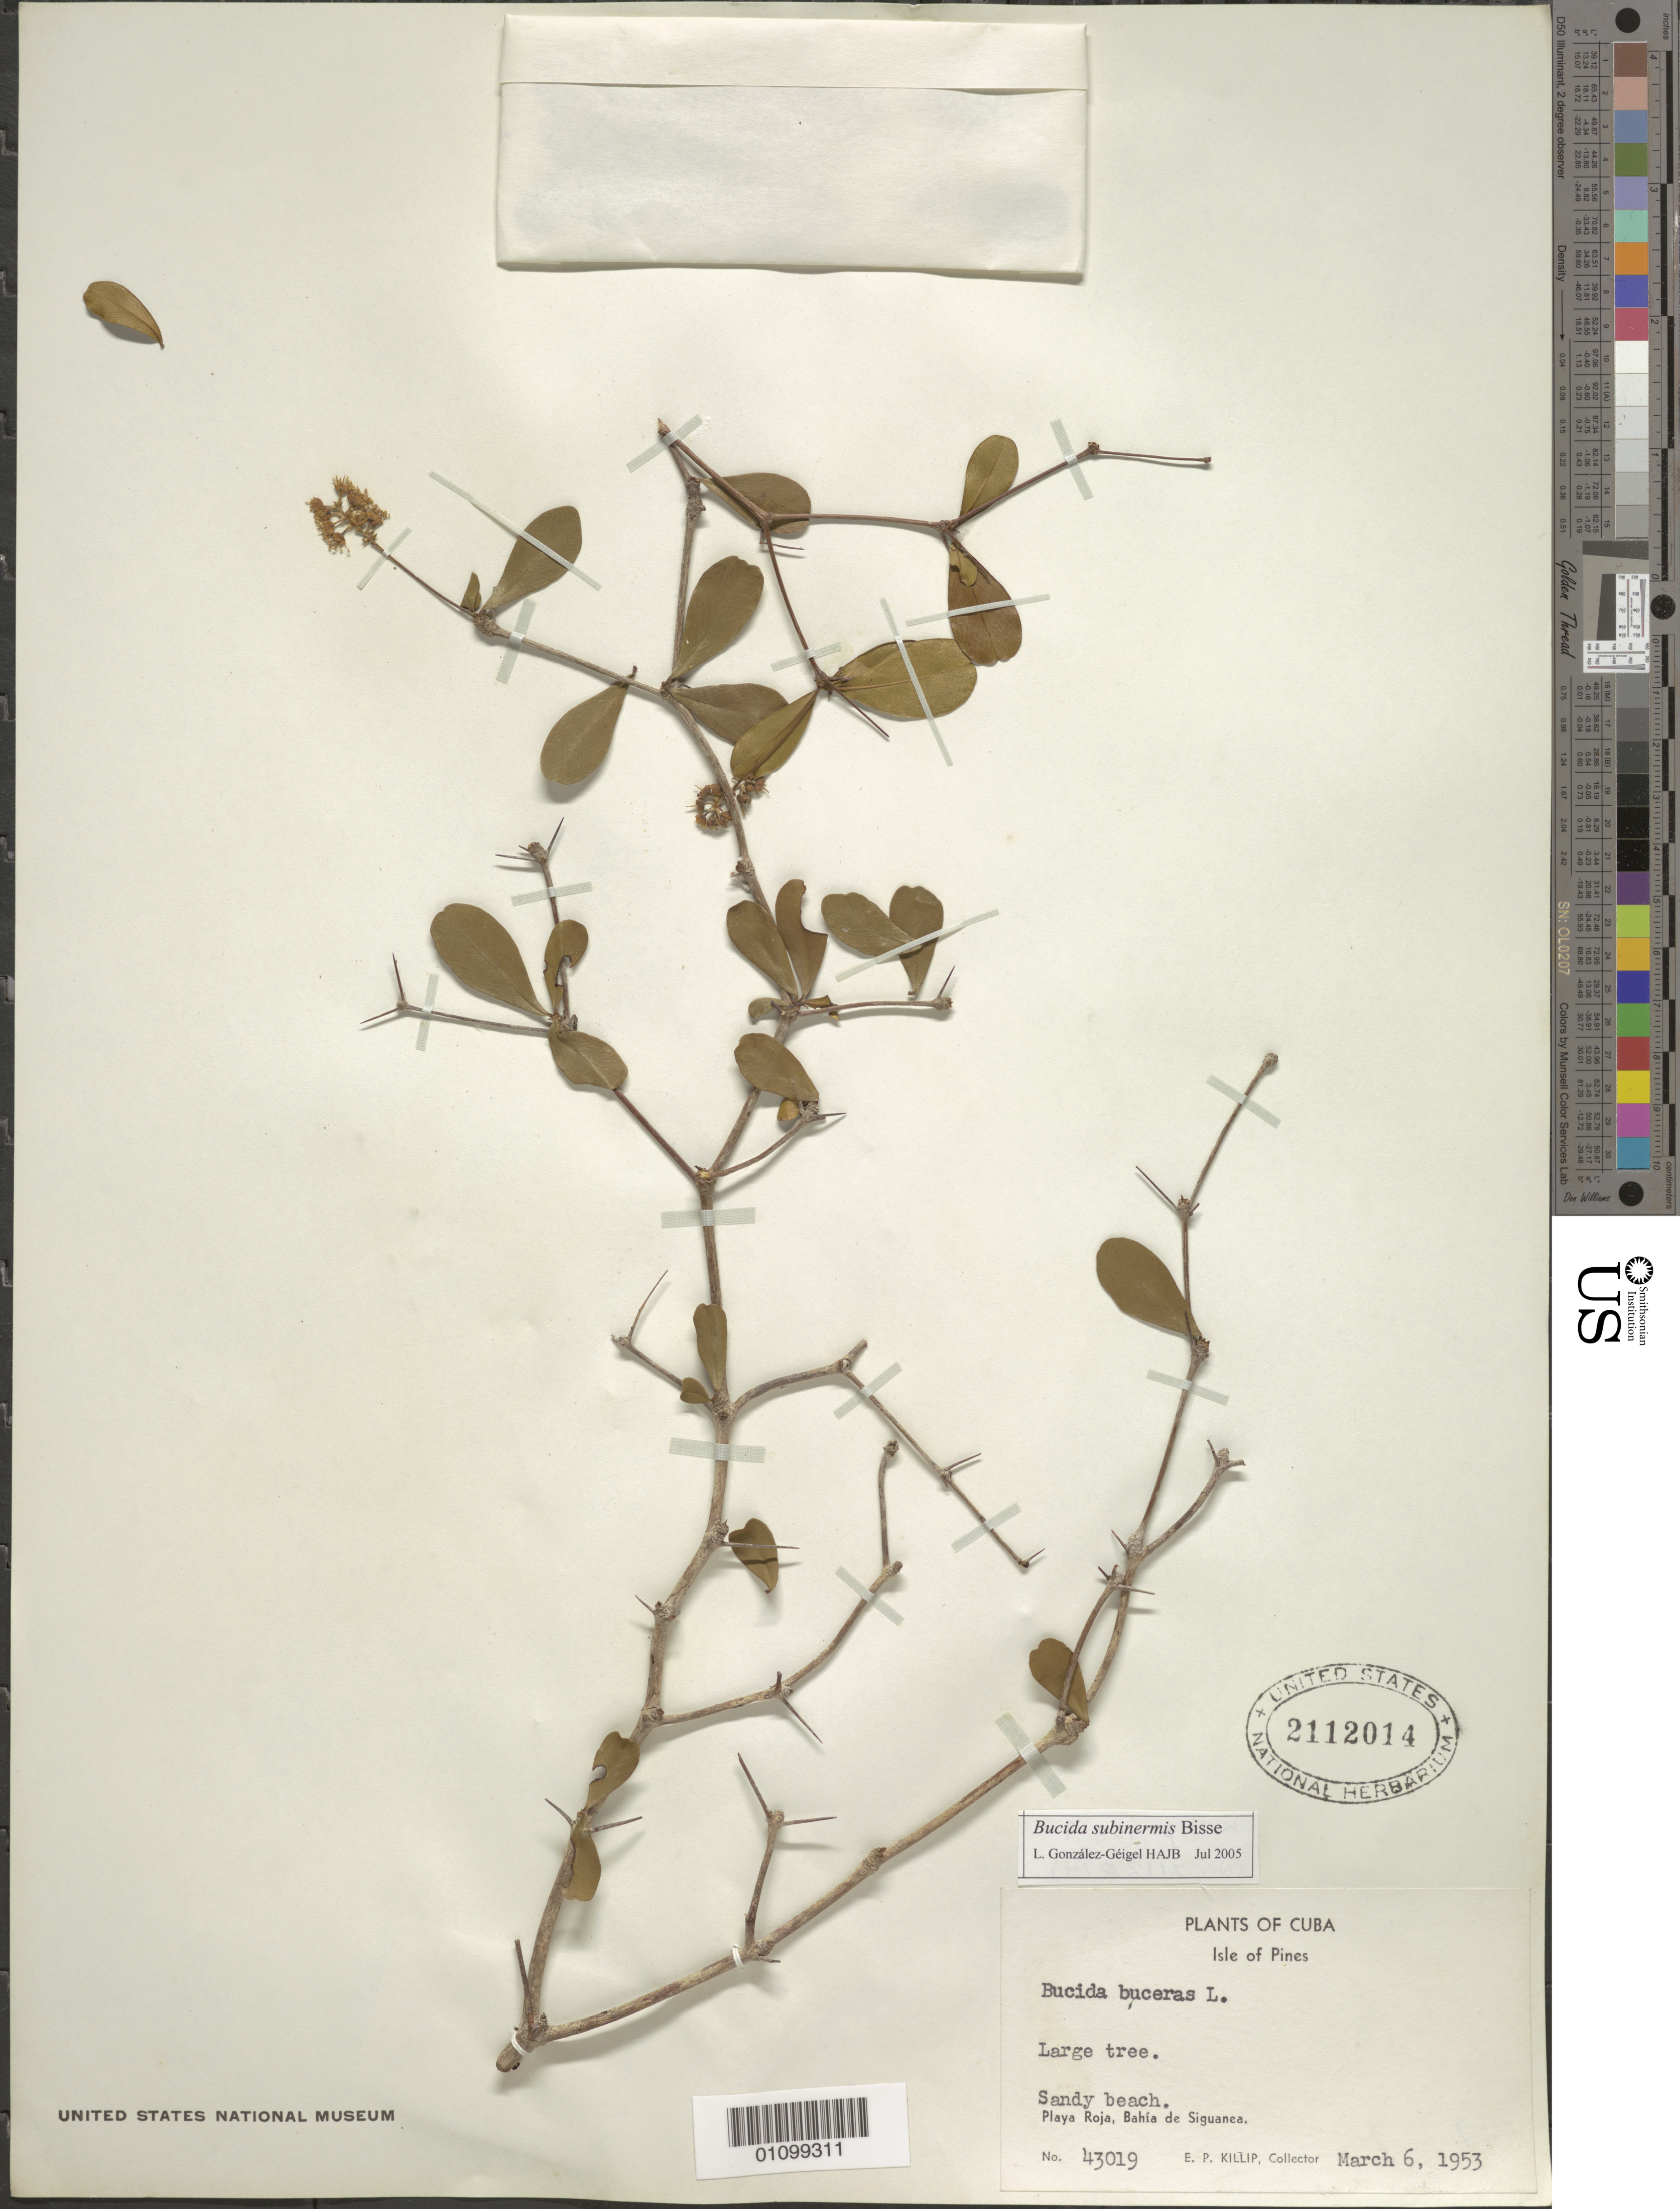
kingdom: Plantae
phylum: Tracheophyta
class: Magnoliopsida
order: Myrtales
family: Combretaceae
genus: Terminalia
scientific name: Terminalia buceras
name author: (L.) C. Wright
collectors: E. P. Killip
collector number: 43019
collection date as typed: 06 Mar 1953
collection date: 1953-03-06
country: Cuba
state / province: Isla de La Juventud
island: Isla de la Juventud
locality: Sandy beach Playa Roja, Bahia de Siguanea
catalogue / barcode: US 2112014